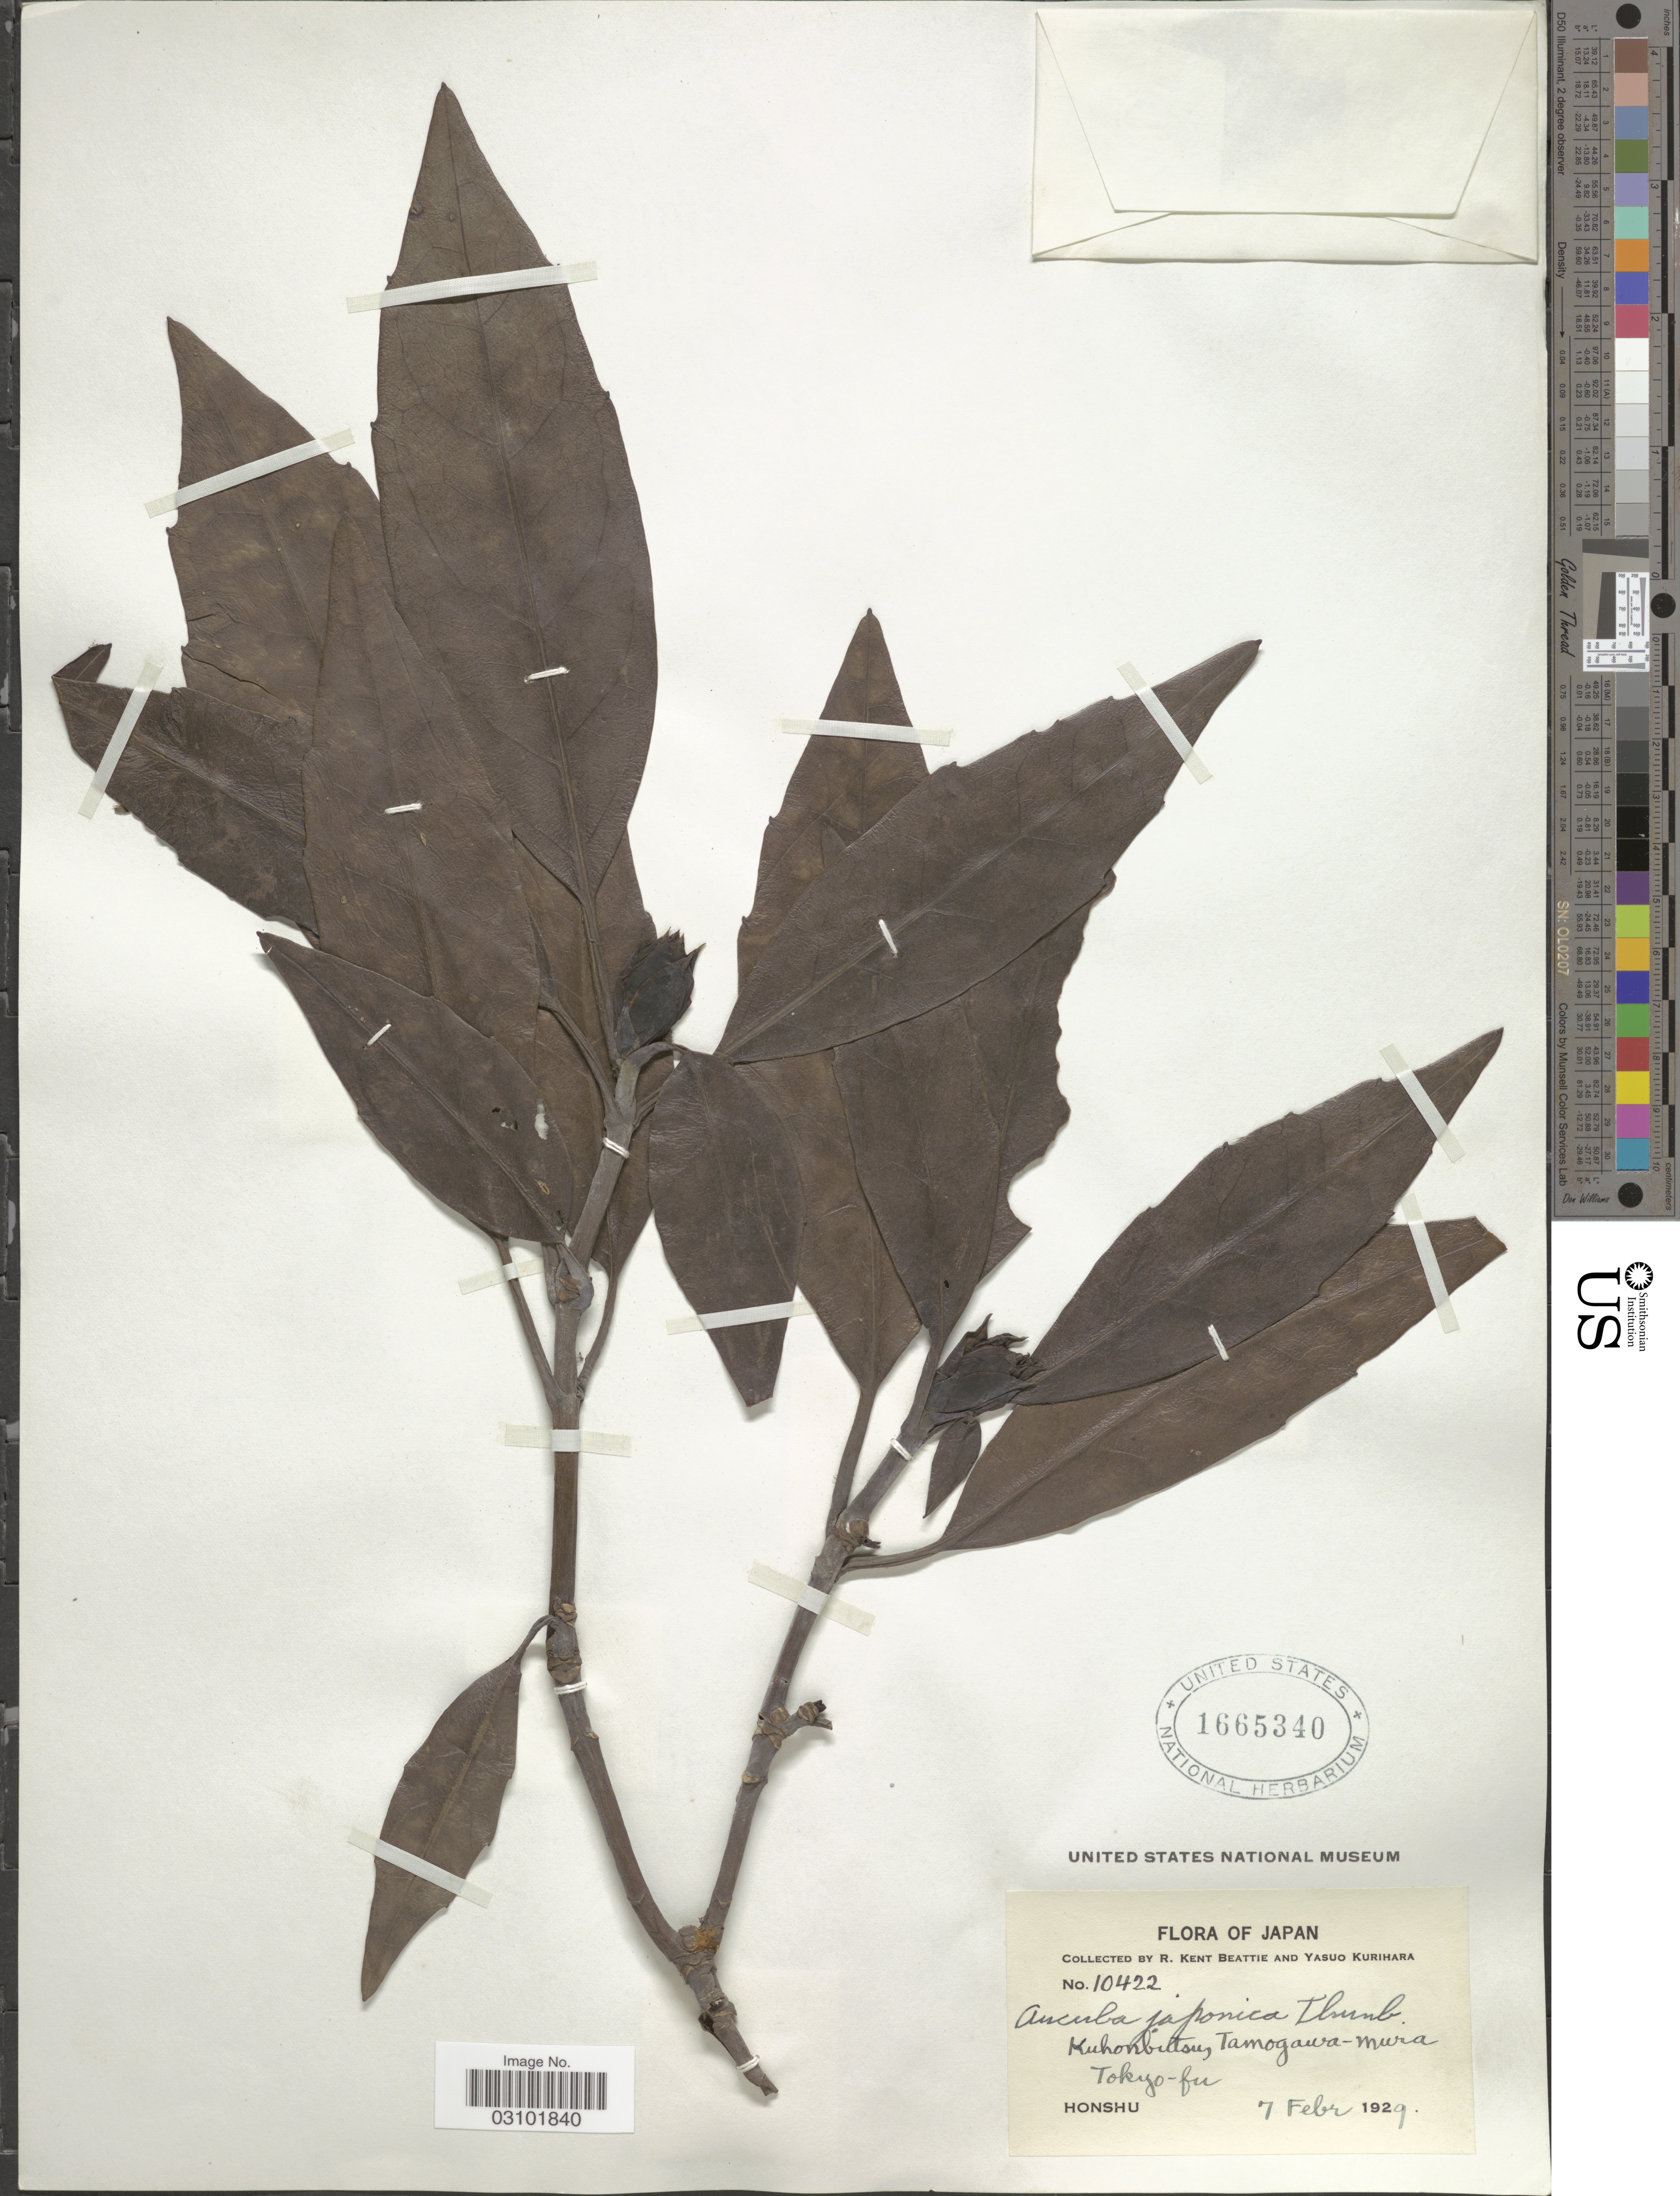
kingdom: Plantae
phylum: Tracheophyta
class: Magnoliopsida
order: Garryales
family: Garryaceae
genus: Aucuba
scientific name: Aucuba japonica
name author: Thunb.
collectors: R. K. Beattie & Y. Kurihara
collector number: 10422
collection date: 1929-02-07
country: Japan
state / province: Tokyo, Federal City of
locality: Kuhonbutsu, Tamogawa-mura. Tokyo-fu.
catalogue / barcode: US 1665340